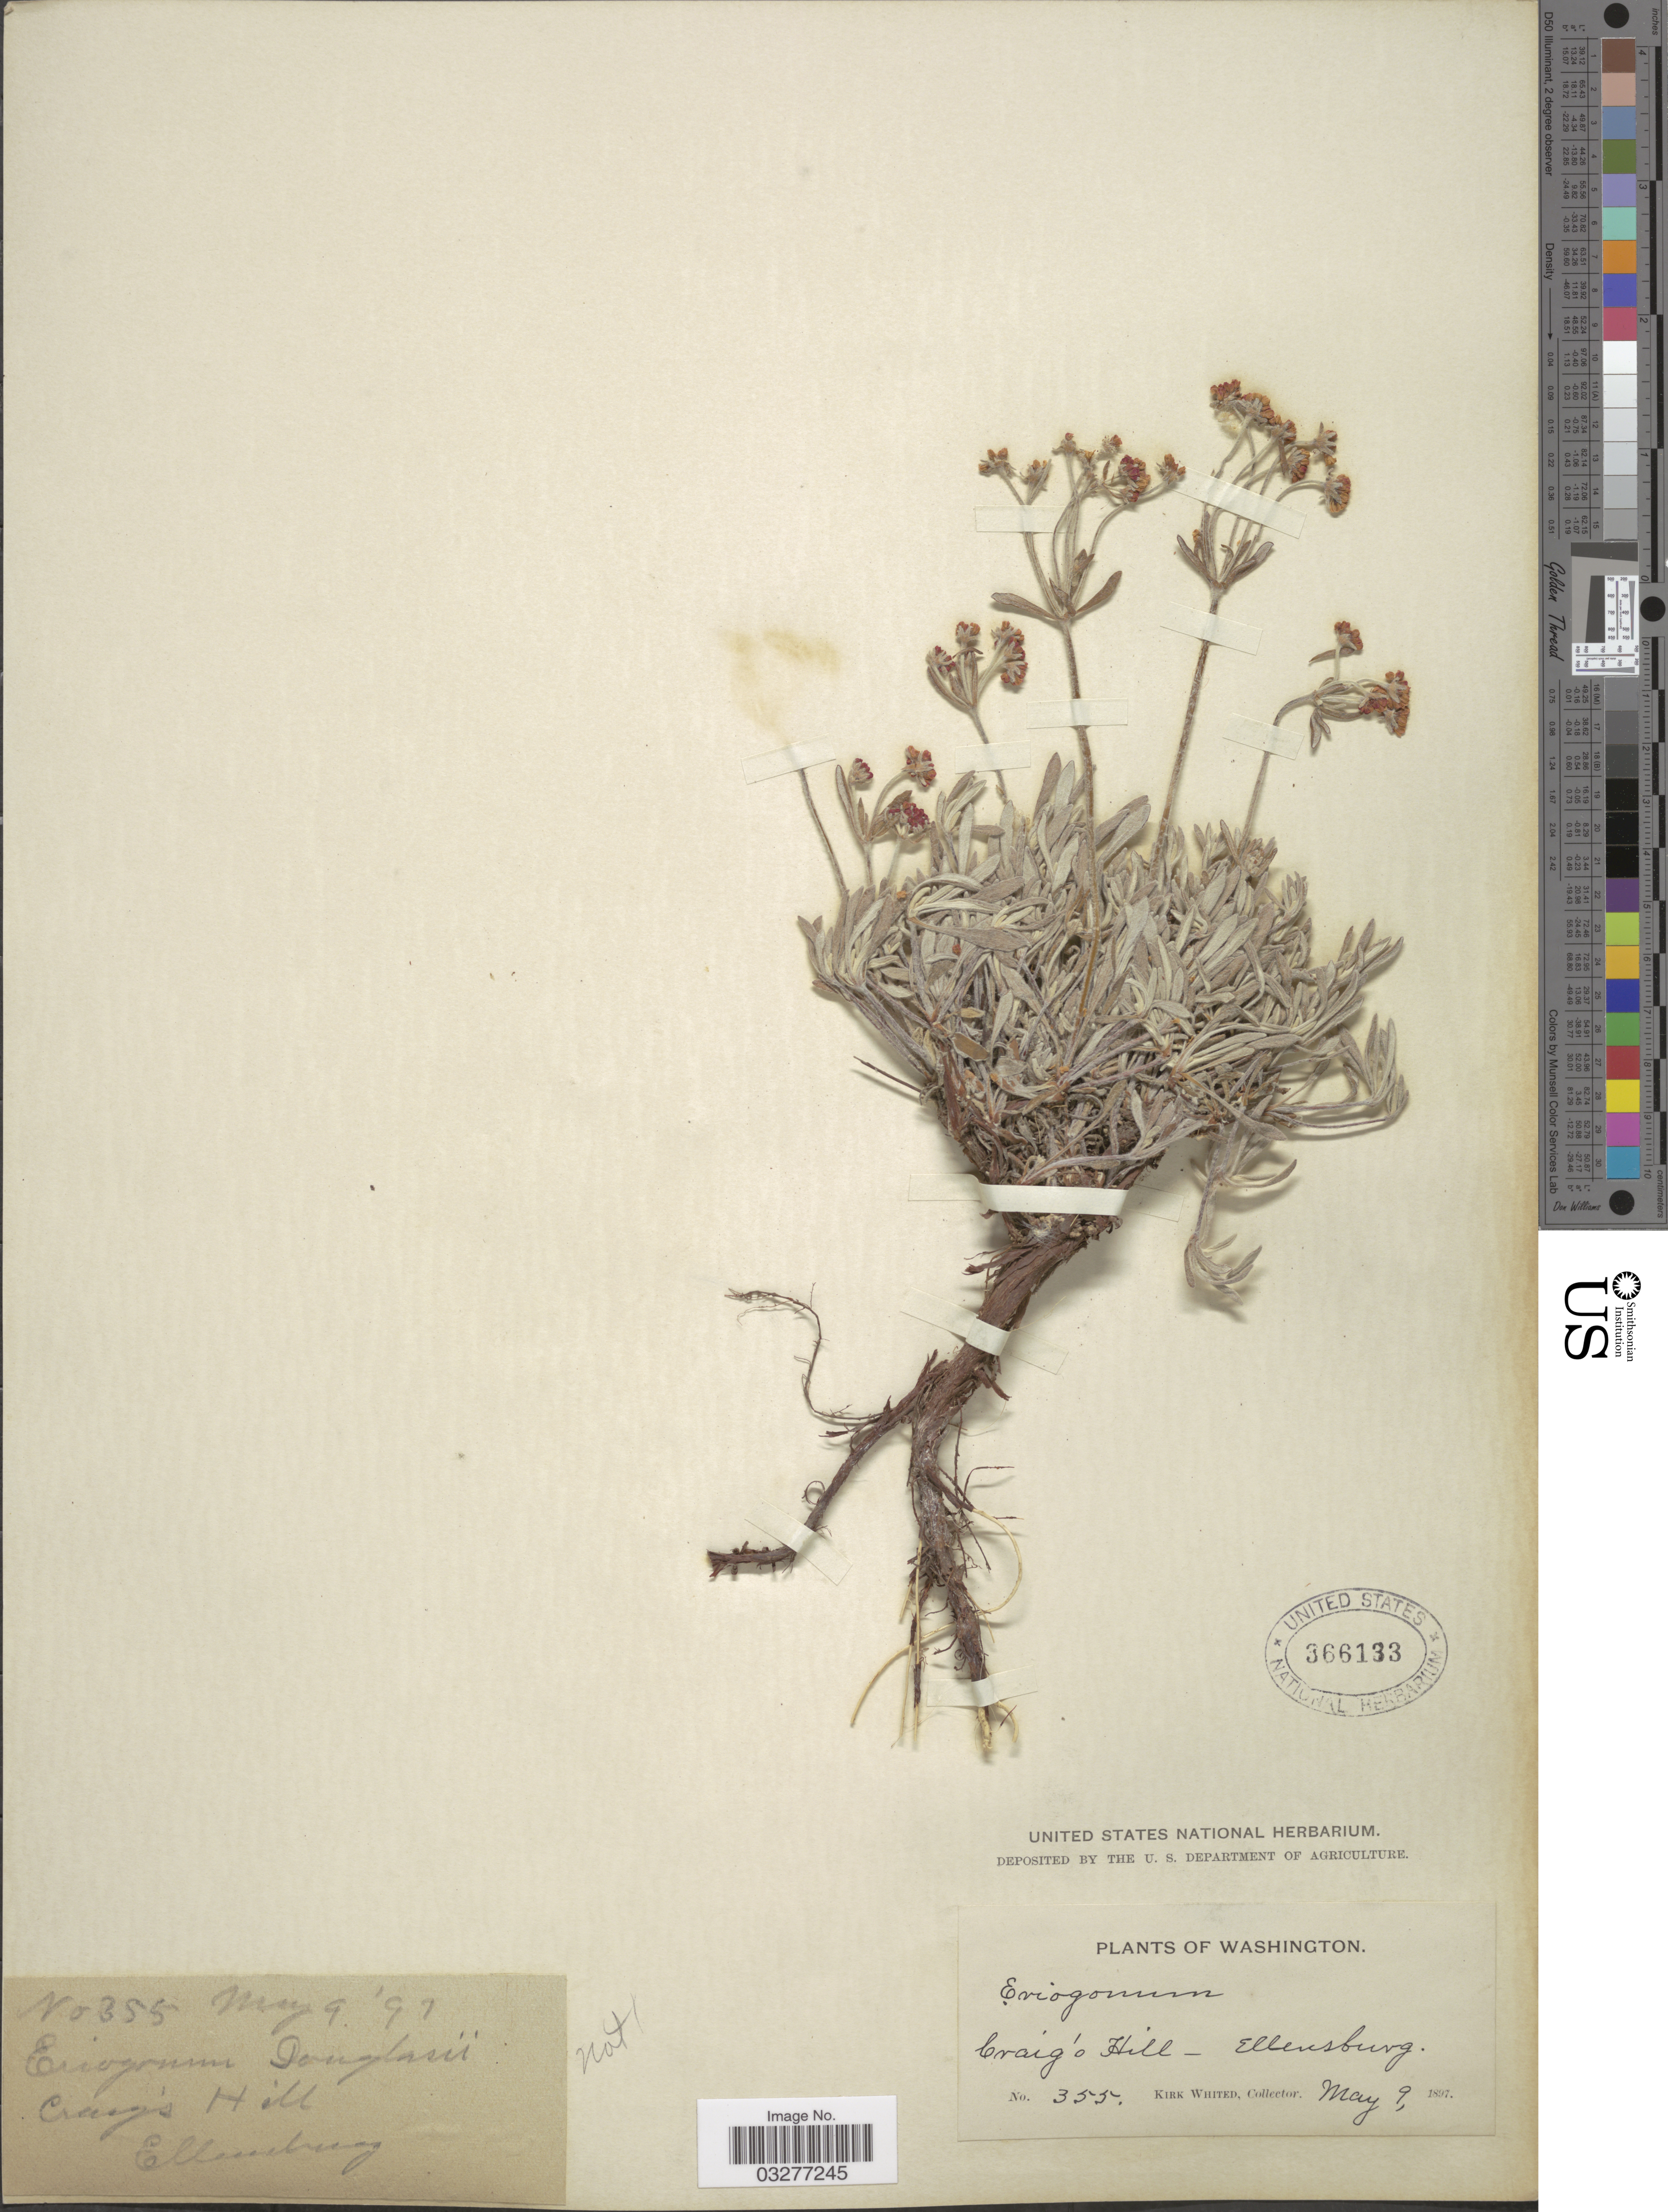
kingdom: Plantae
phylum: Tracheophyta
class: Magnoliopsida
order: Caryophyllales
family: Polygonaceae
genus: Eriogonum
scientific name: Eriogonum heracleoides var. angustifolium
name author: (Nutt.) Torr. & A. Gray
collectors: K. Whited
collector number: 355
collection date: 1897-05-09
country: United States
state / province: Washington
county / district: Kittitas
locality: Craig's Hill- Ellensburg.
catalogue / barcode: US 366133